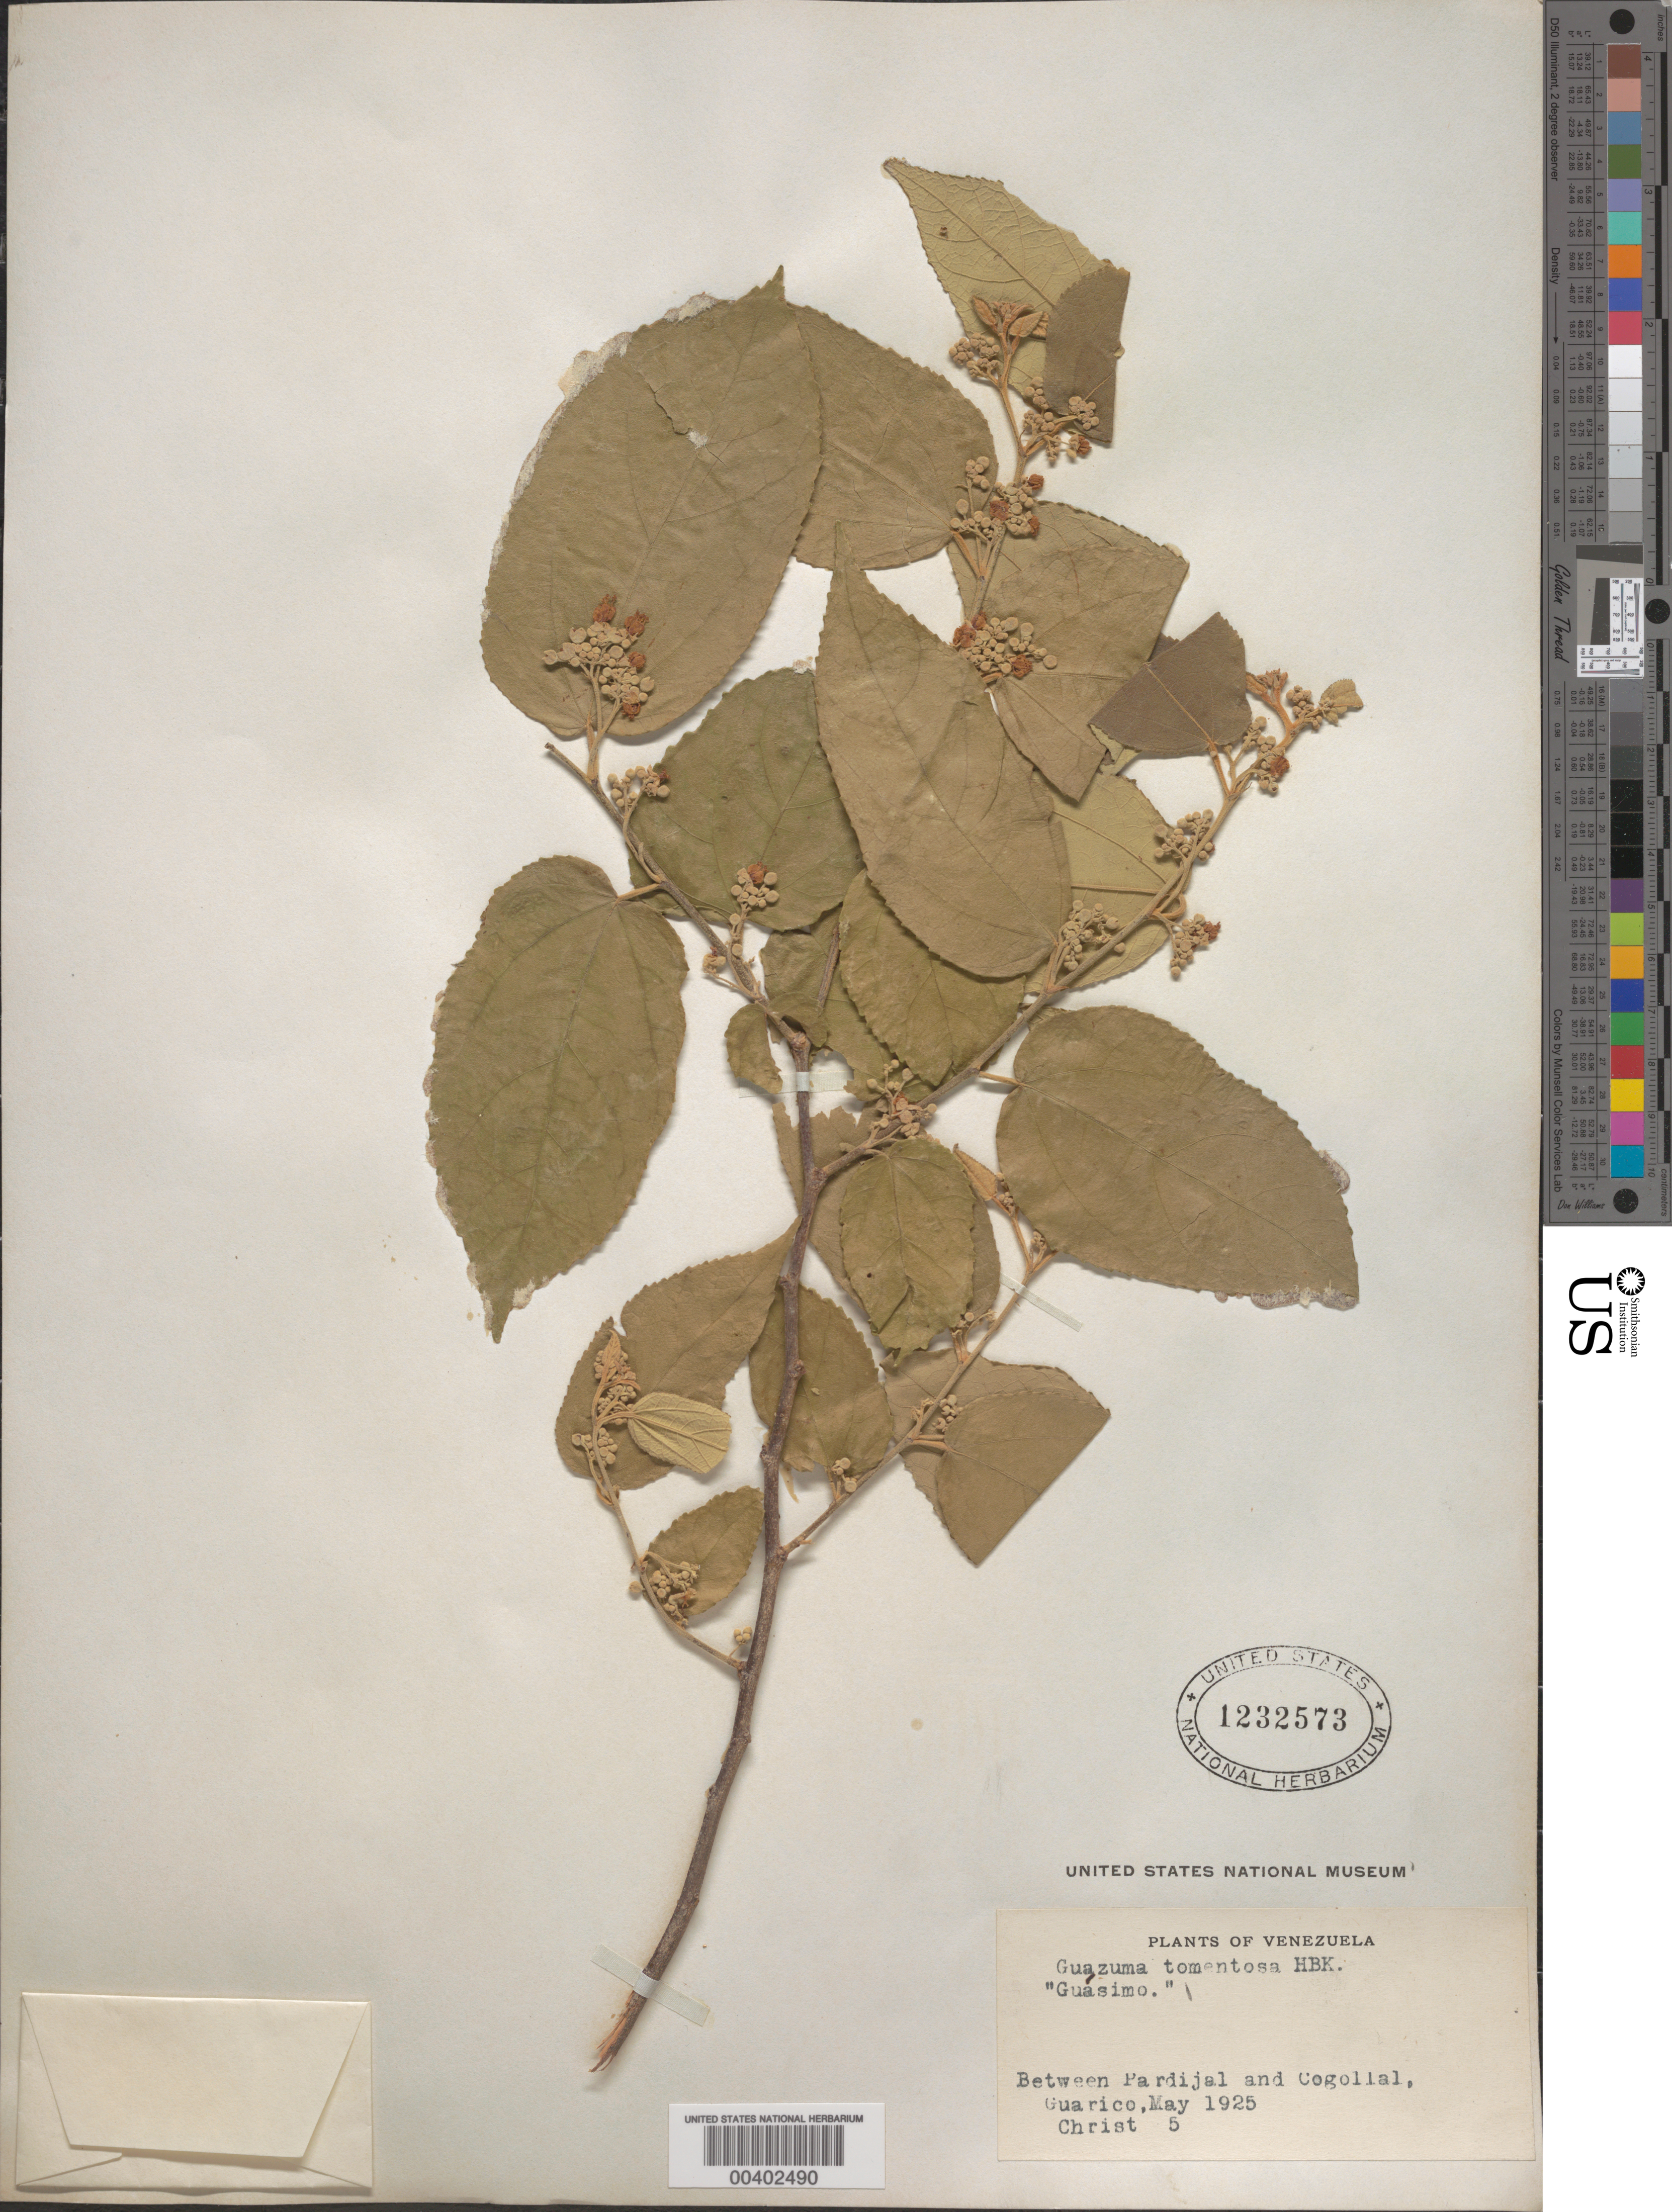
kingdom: Plantae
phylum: Tracheophyta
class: Magnoliopsida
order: Malvales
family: Malvaceae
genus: Guazuma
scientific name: Guazuma ulmifolia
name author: Lam.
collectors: Christ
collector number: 5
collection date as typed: May 1925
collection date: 1925-05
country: Venezuela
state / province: Guárico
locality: Between Pardijal and Cogollal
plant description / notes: Common name: Guasimo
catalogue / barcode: US 1231573